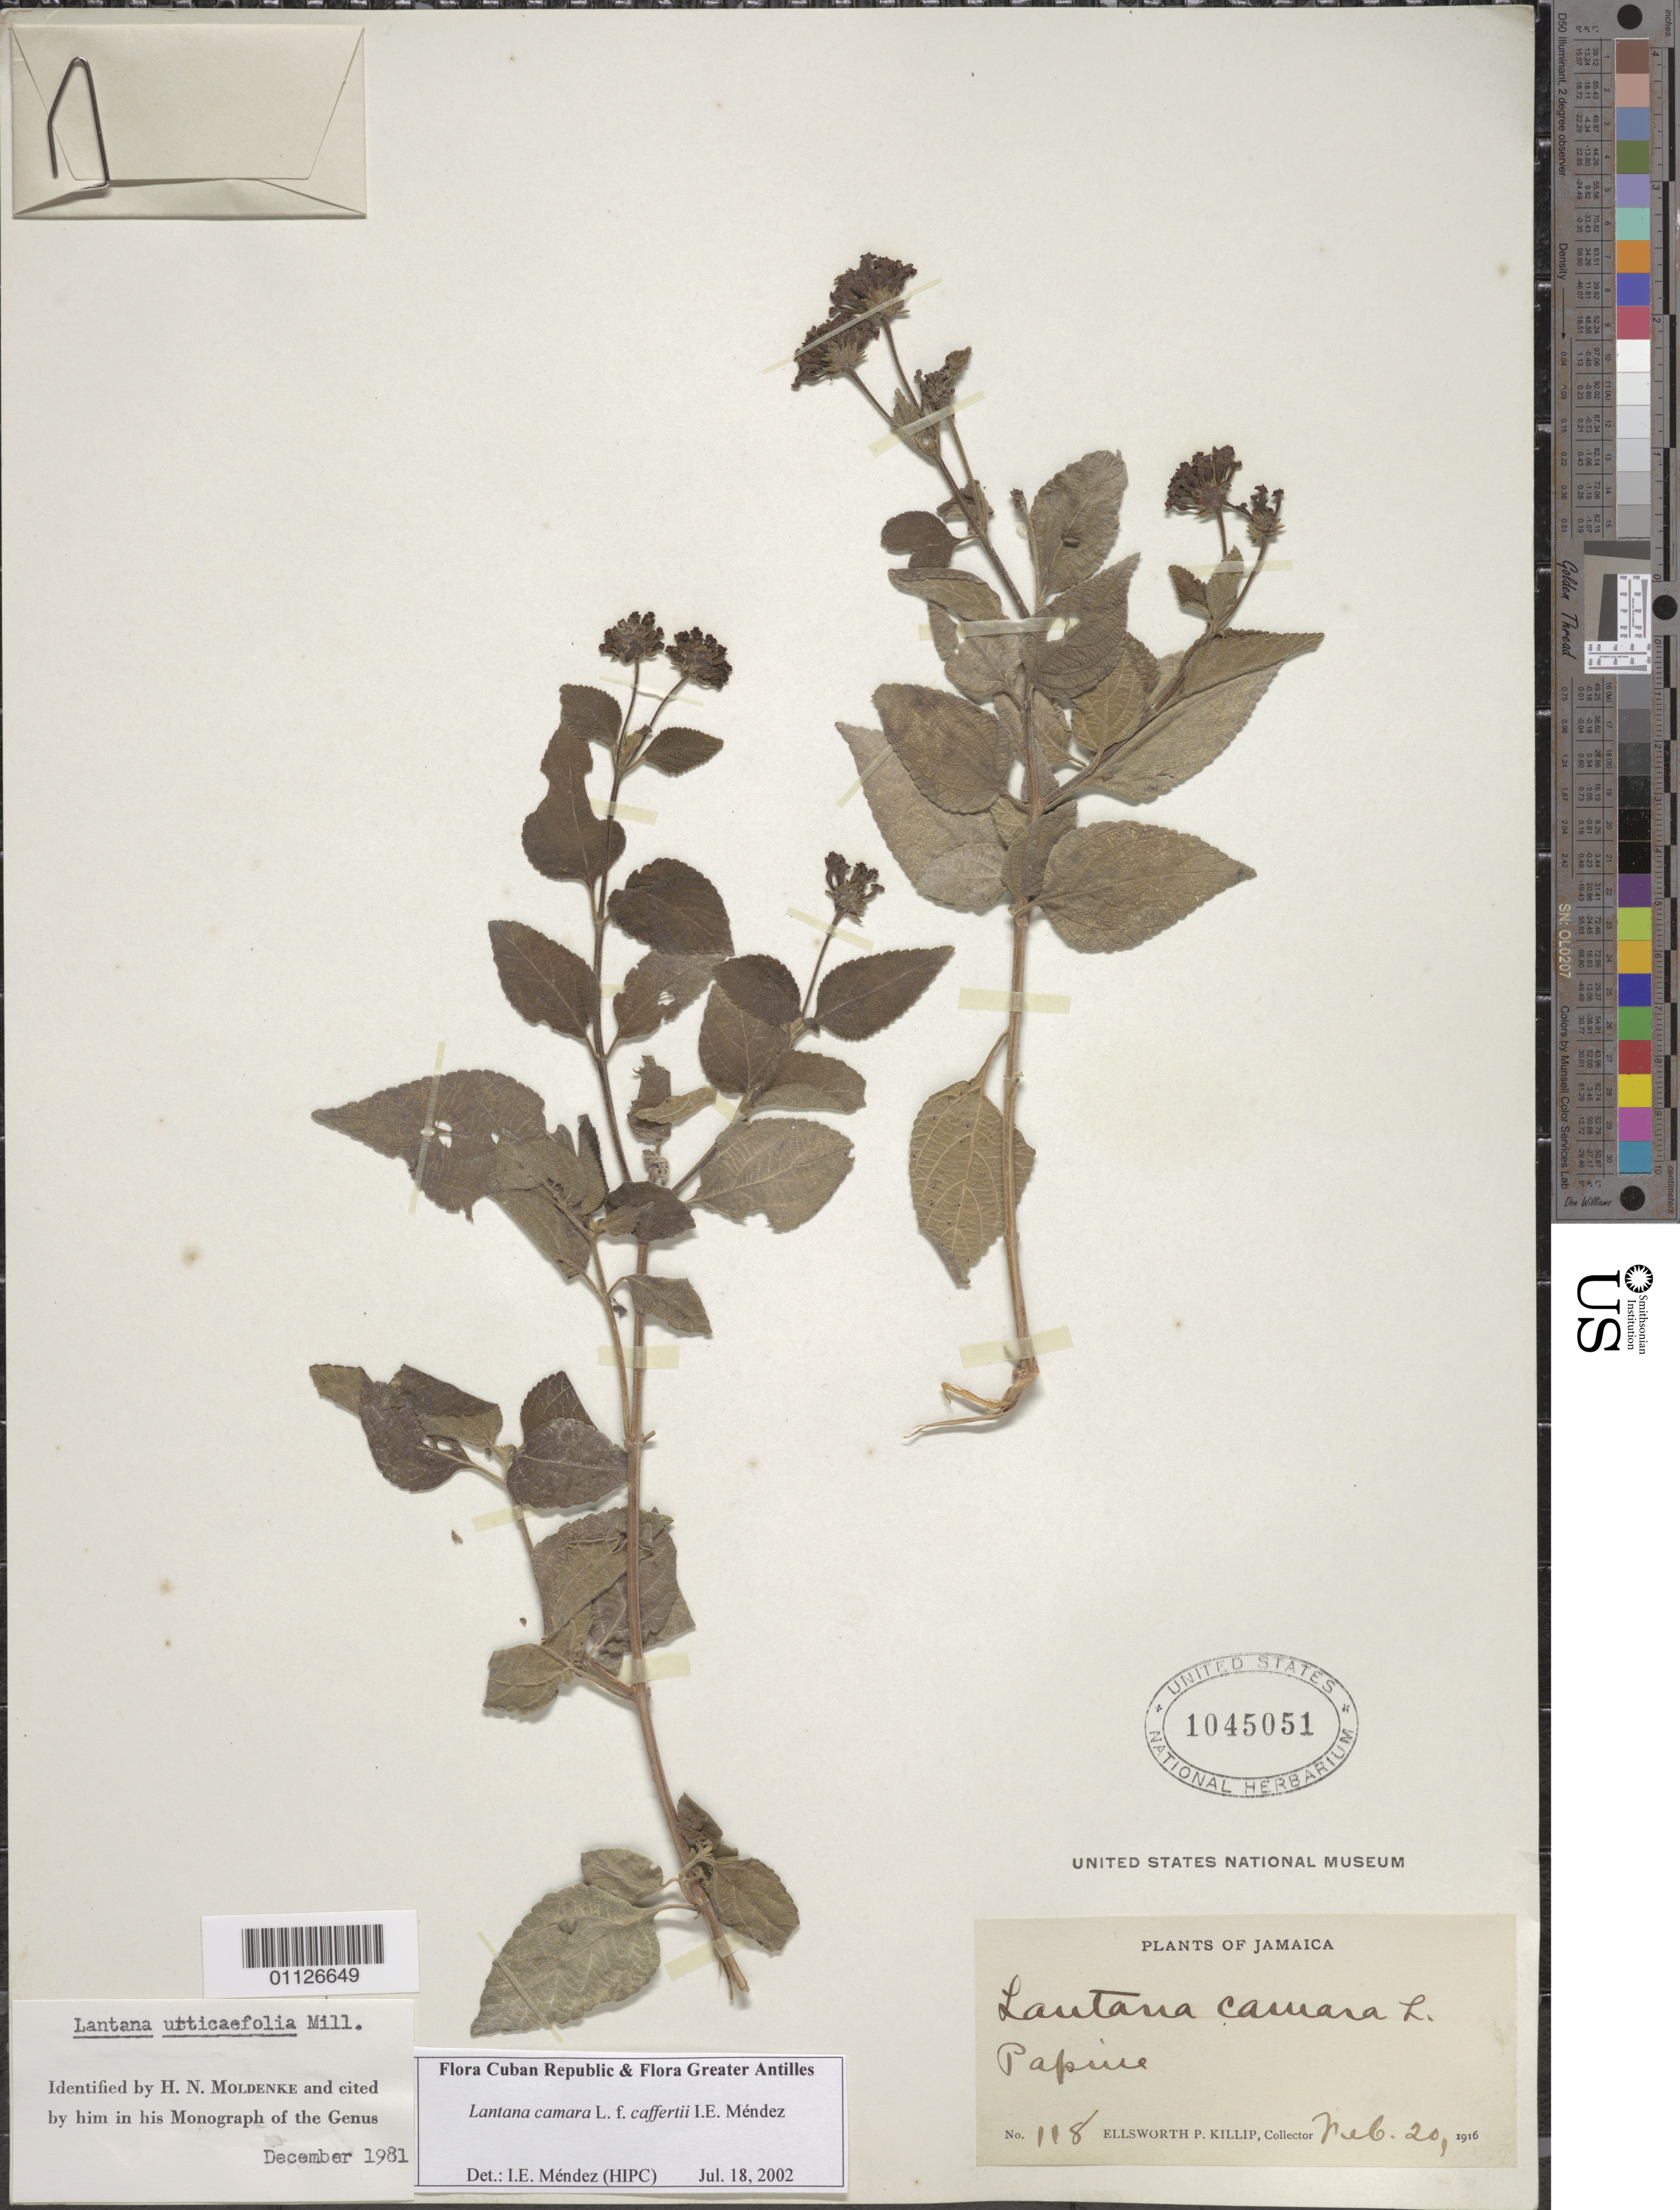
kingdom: Plantae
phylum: Tracheophyta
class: Magnoliopsida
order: Lamiales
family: Verbenaceae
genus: Lantana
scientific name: Lantana camara f. caffertyi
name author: I.E. Méndez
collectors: E. P. Killip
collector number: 118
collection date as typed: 20 Feb 1916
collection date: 1916-02-20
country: Jamaica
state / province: Saint Andrew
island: Jamaica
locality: Papine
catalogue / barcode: US 1045051